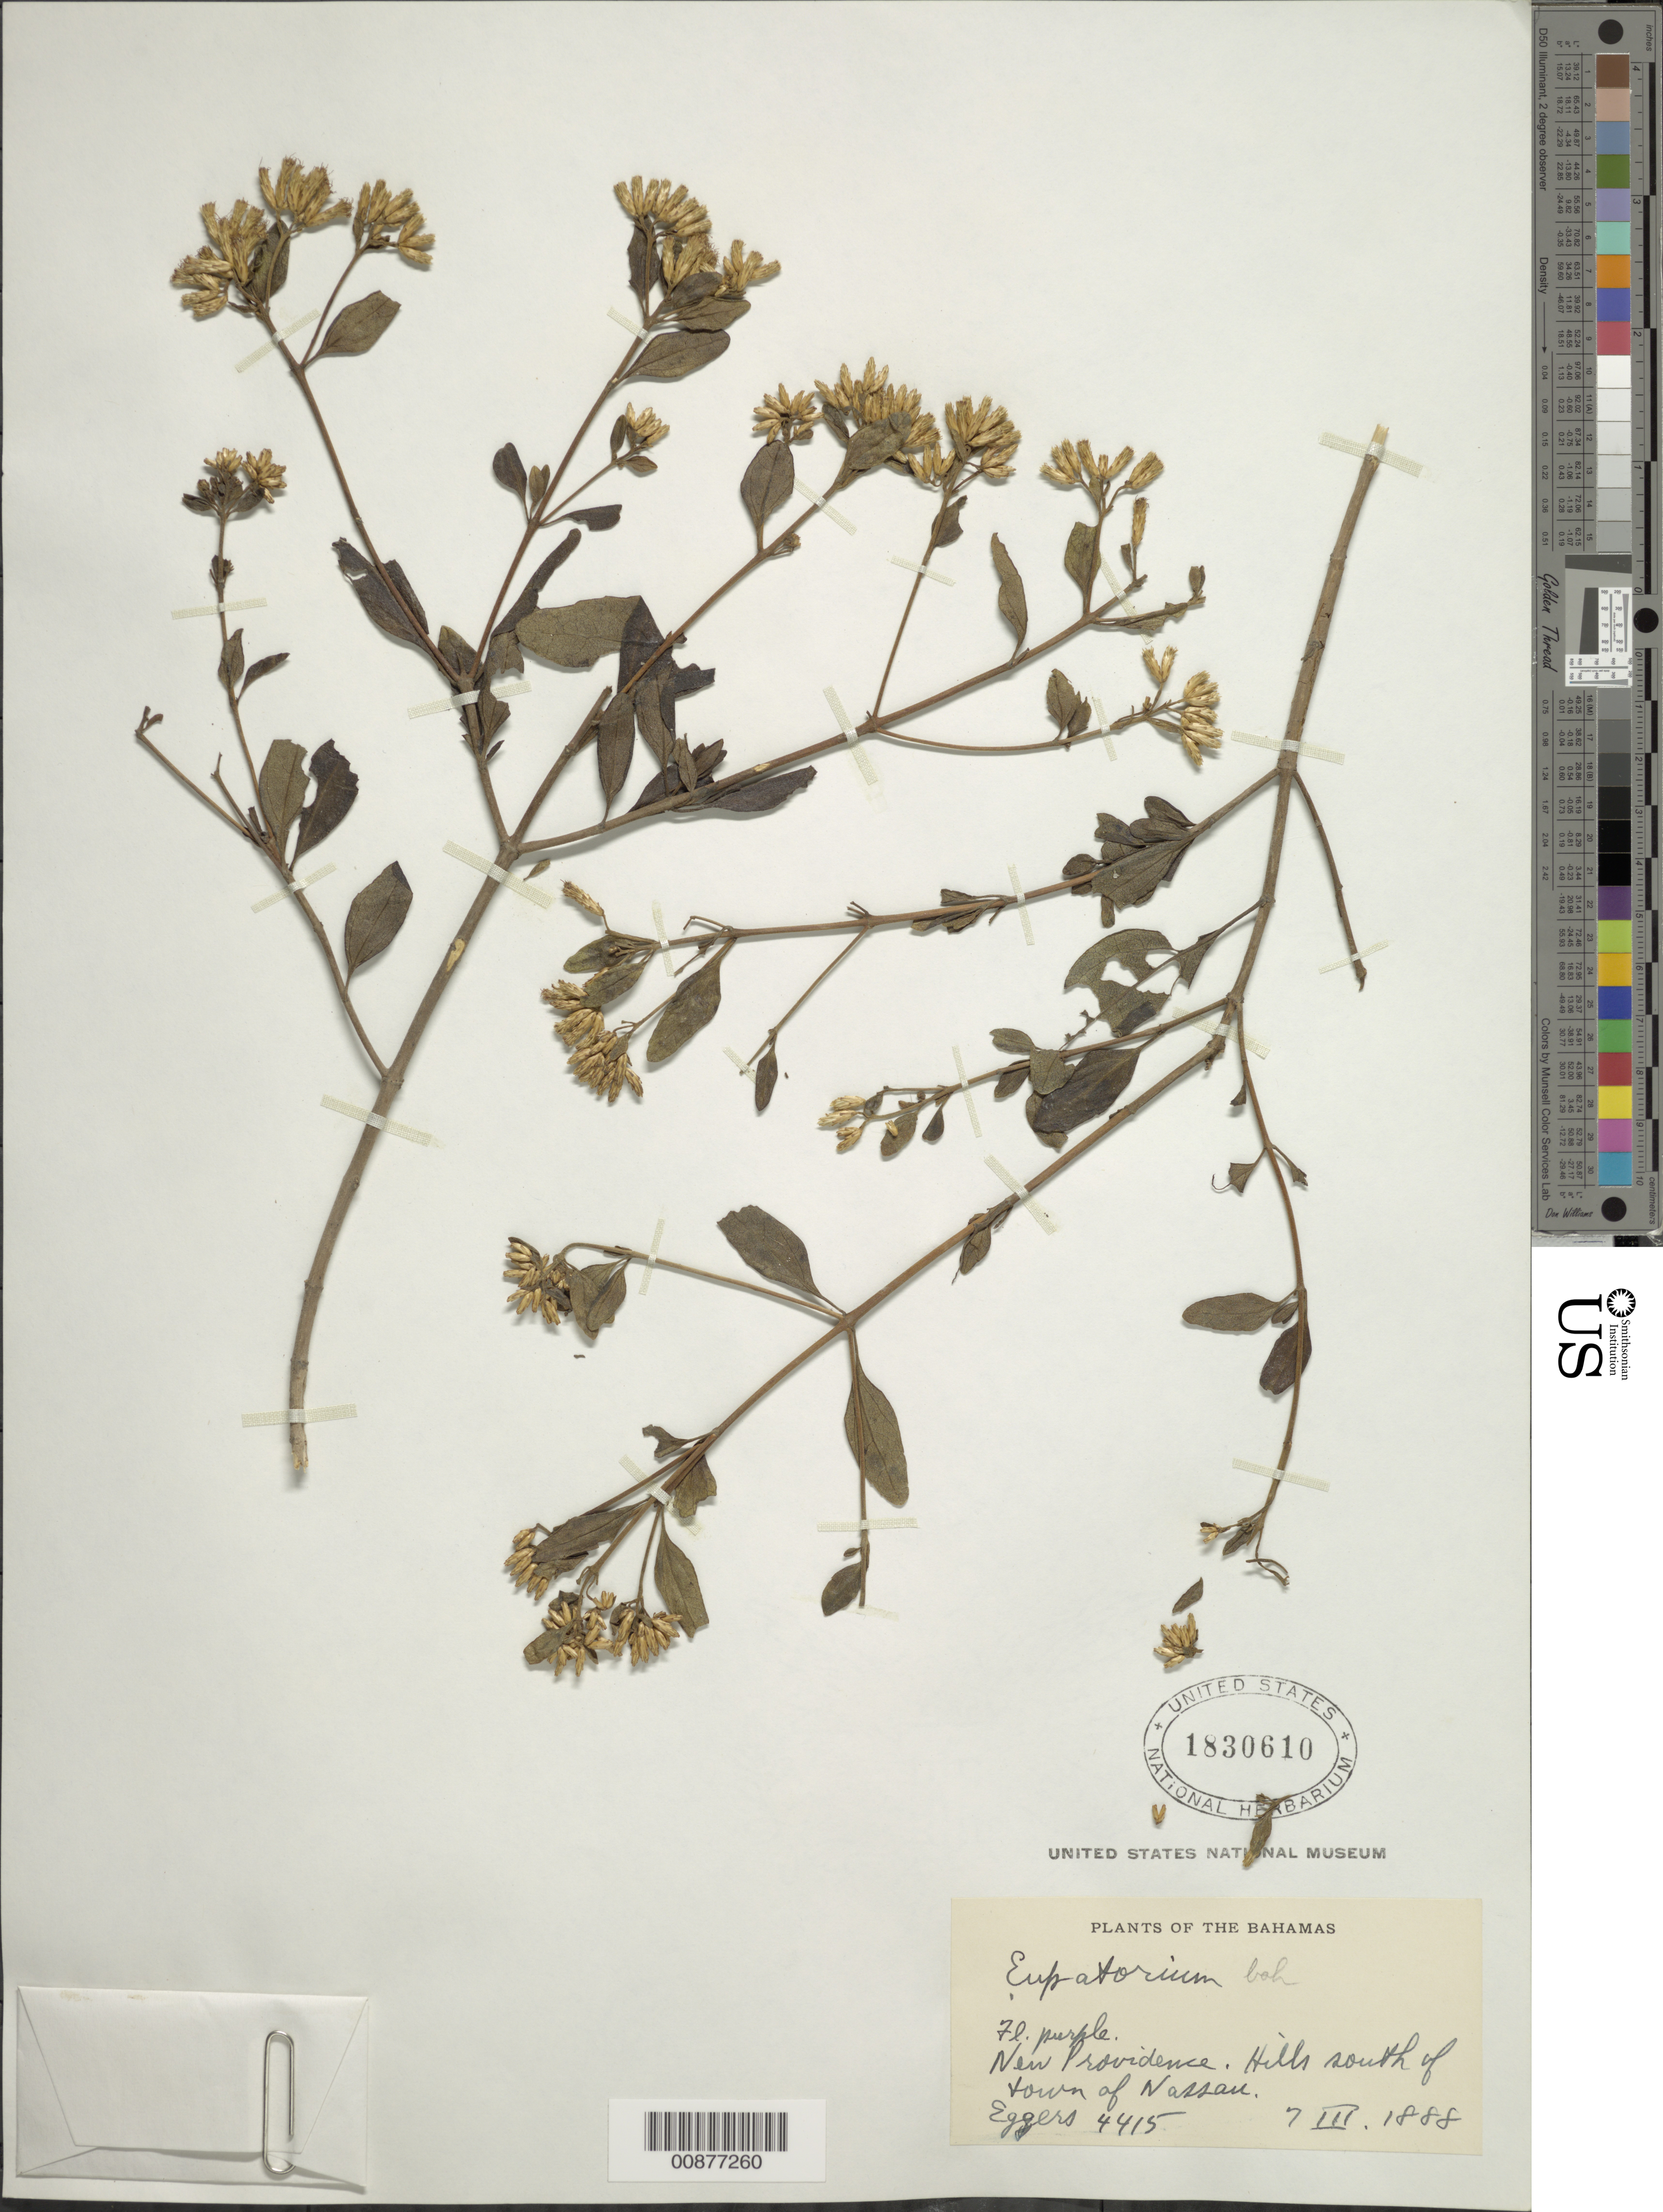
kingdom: Plantae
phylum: Tracheophyta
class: Magnoliopsida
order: Asterales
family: Asteraceae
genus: Chromolaena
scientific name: Chromolaena bahamensis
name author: (Northr.) R.M. King & H. Rob.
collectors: H. F. A. von Eggers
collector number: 4415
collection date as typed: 07 Mar 1888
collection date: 1888-03-07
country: Bahamas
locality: New Providence. Hills south of town of Nassau.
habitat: Hills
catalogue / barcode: US 1830610